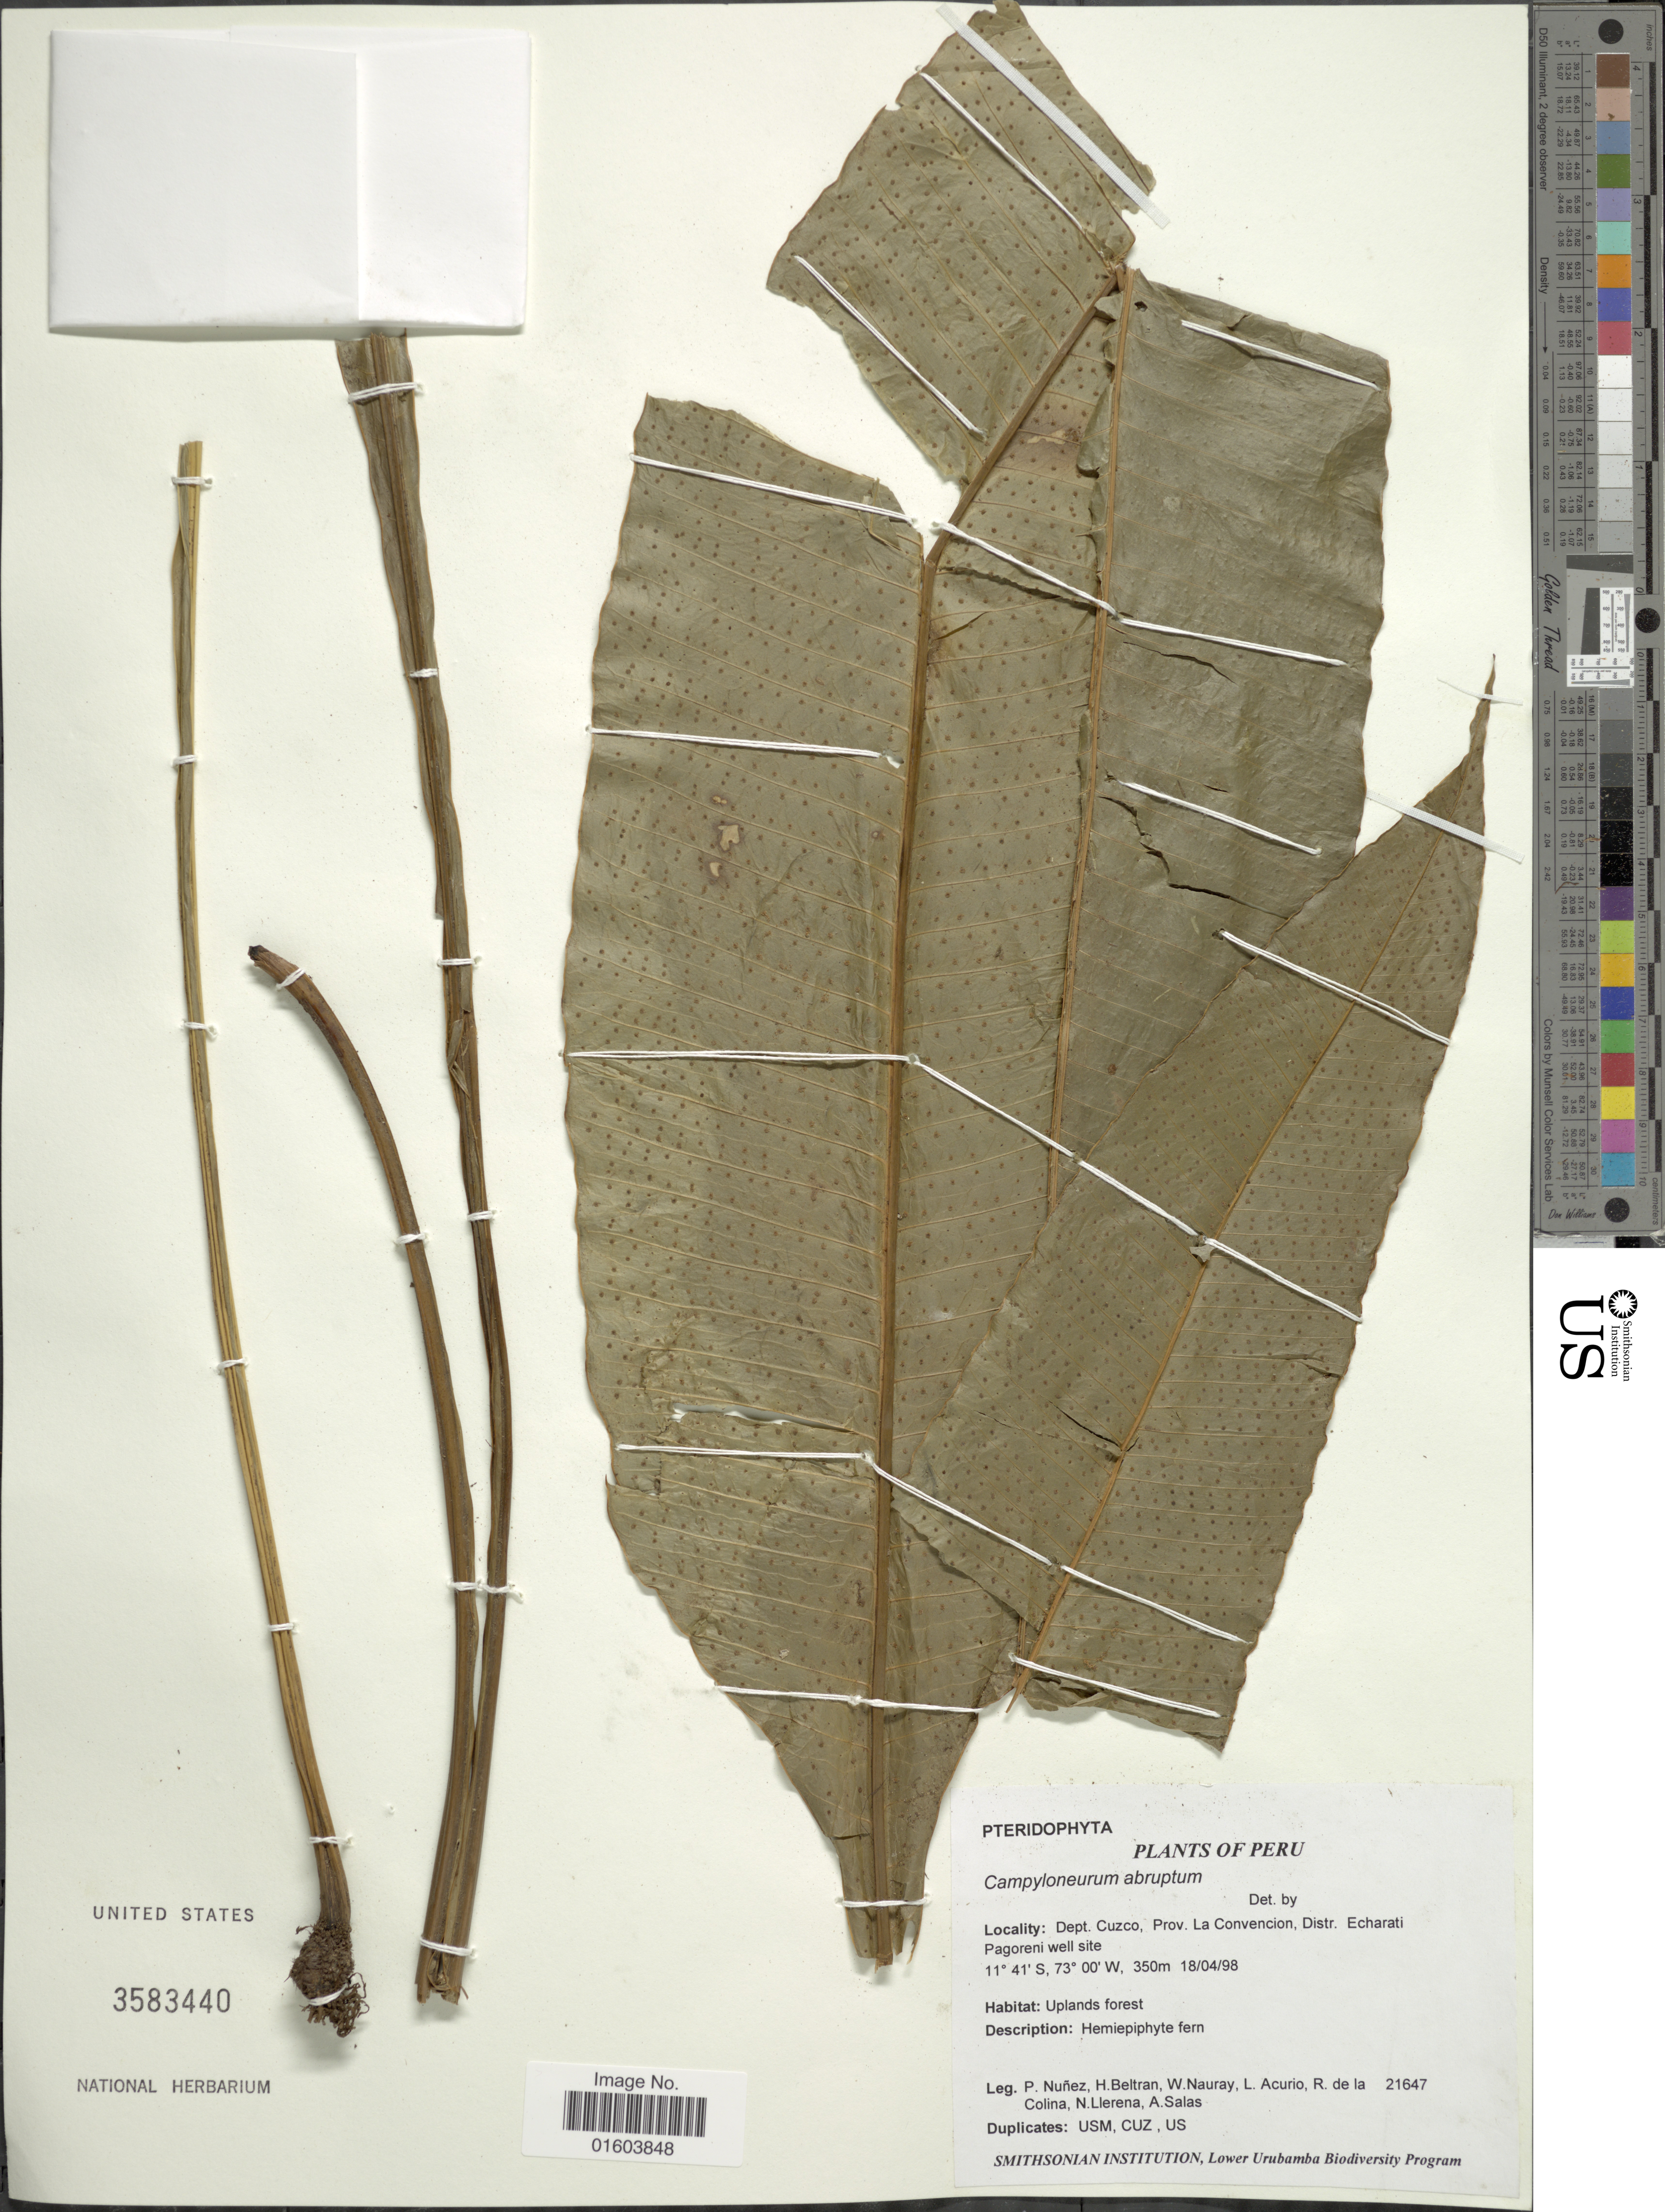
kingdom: Plantae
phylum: Tracheophyta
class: Polypodiopsida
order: Polypodiales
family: Polypodiaceae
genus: Campyloneurum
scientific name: Campyloneurum abruptum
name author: (Lindm.) B. León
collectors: P. Nuñez V., H. Beltran, W. Nauray, L. Acurio & et al.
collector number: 21647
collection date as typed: Transcribed d/m/y: 18/4/98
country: Peru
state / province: Cusco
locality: Peru, Dept. Cuzco, Prov. La Convencion, Distr. Echarati Pagoreni well site.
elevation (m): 350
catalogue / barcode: US 3583440